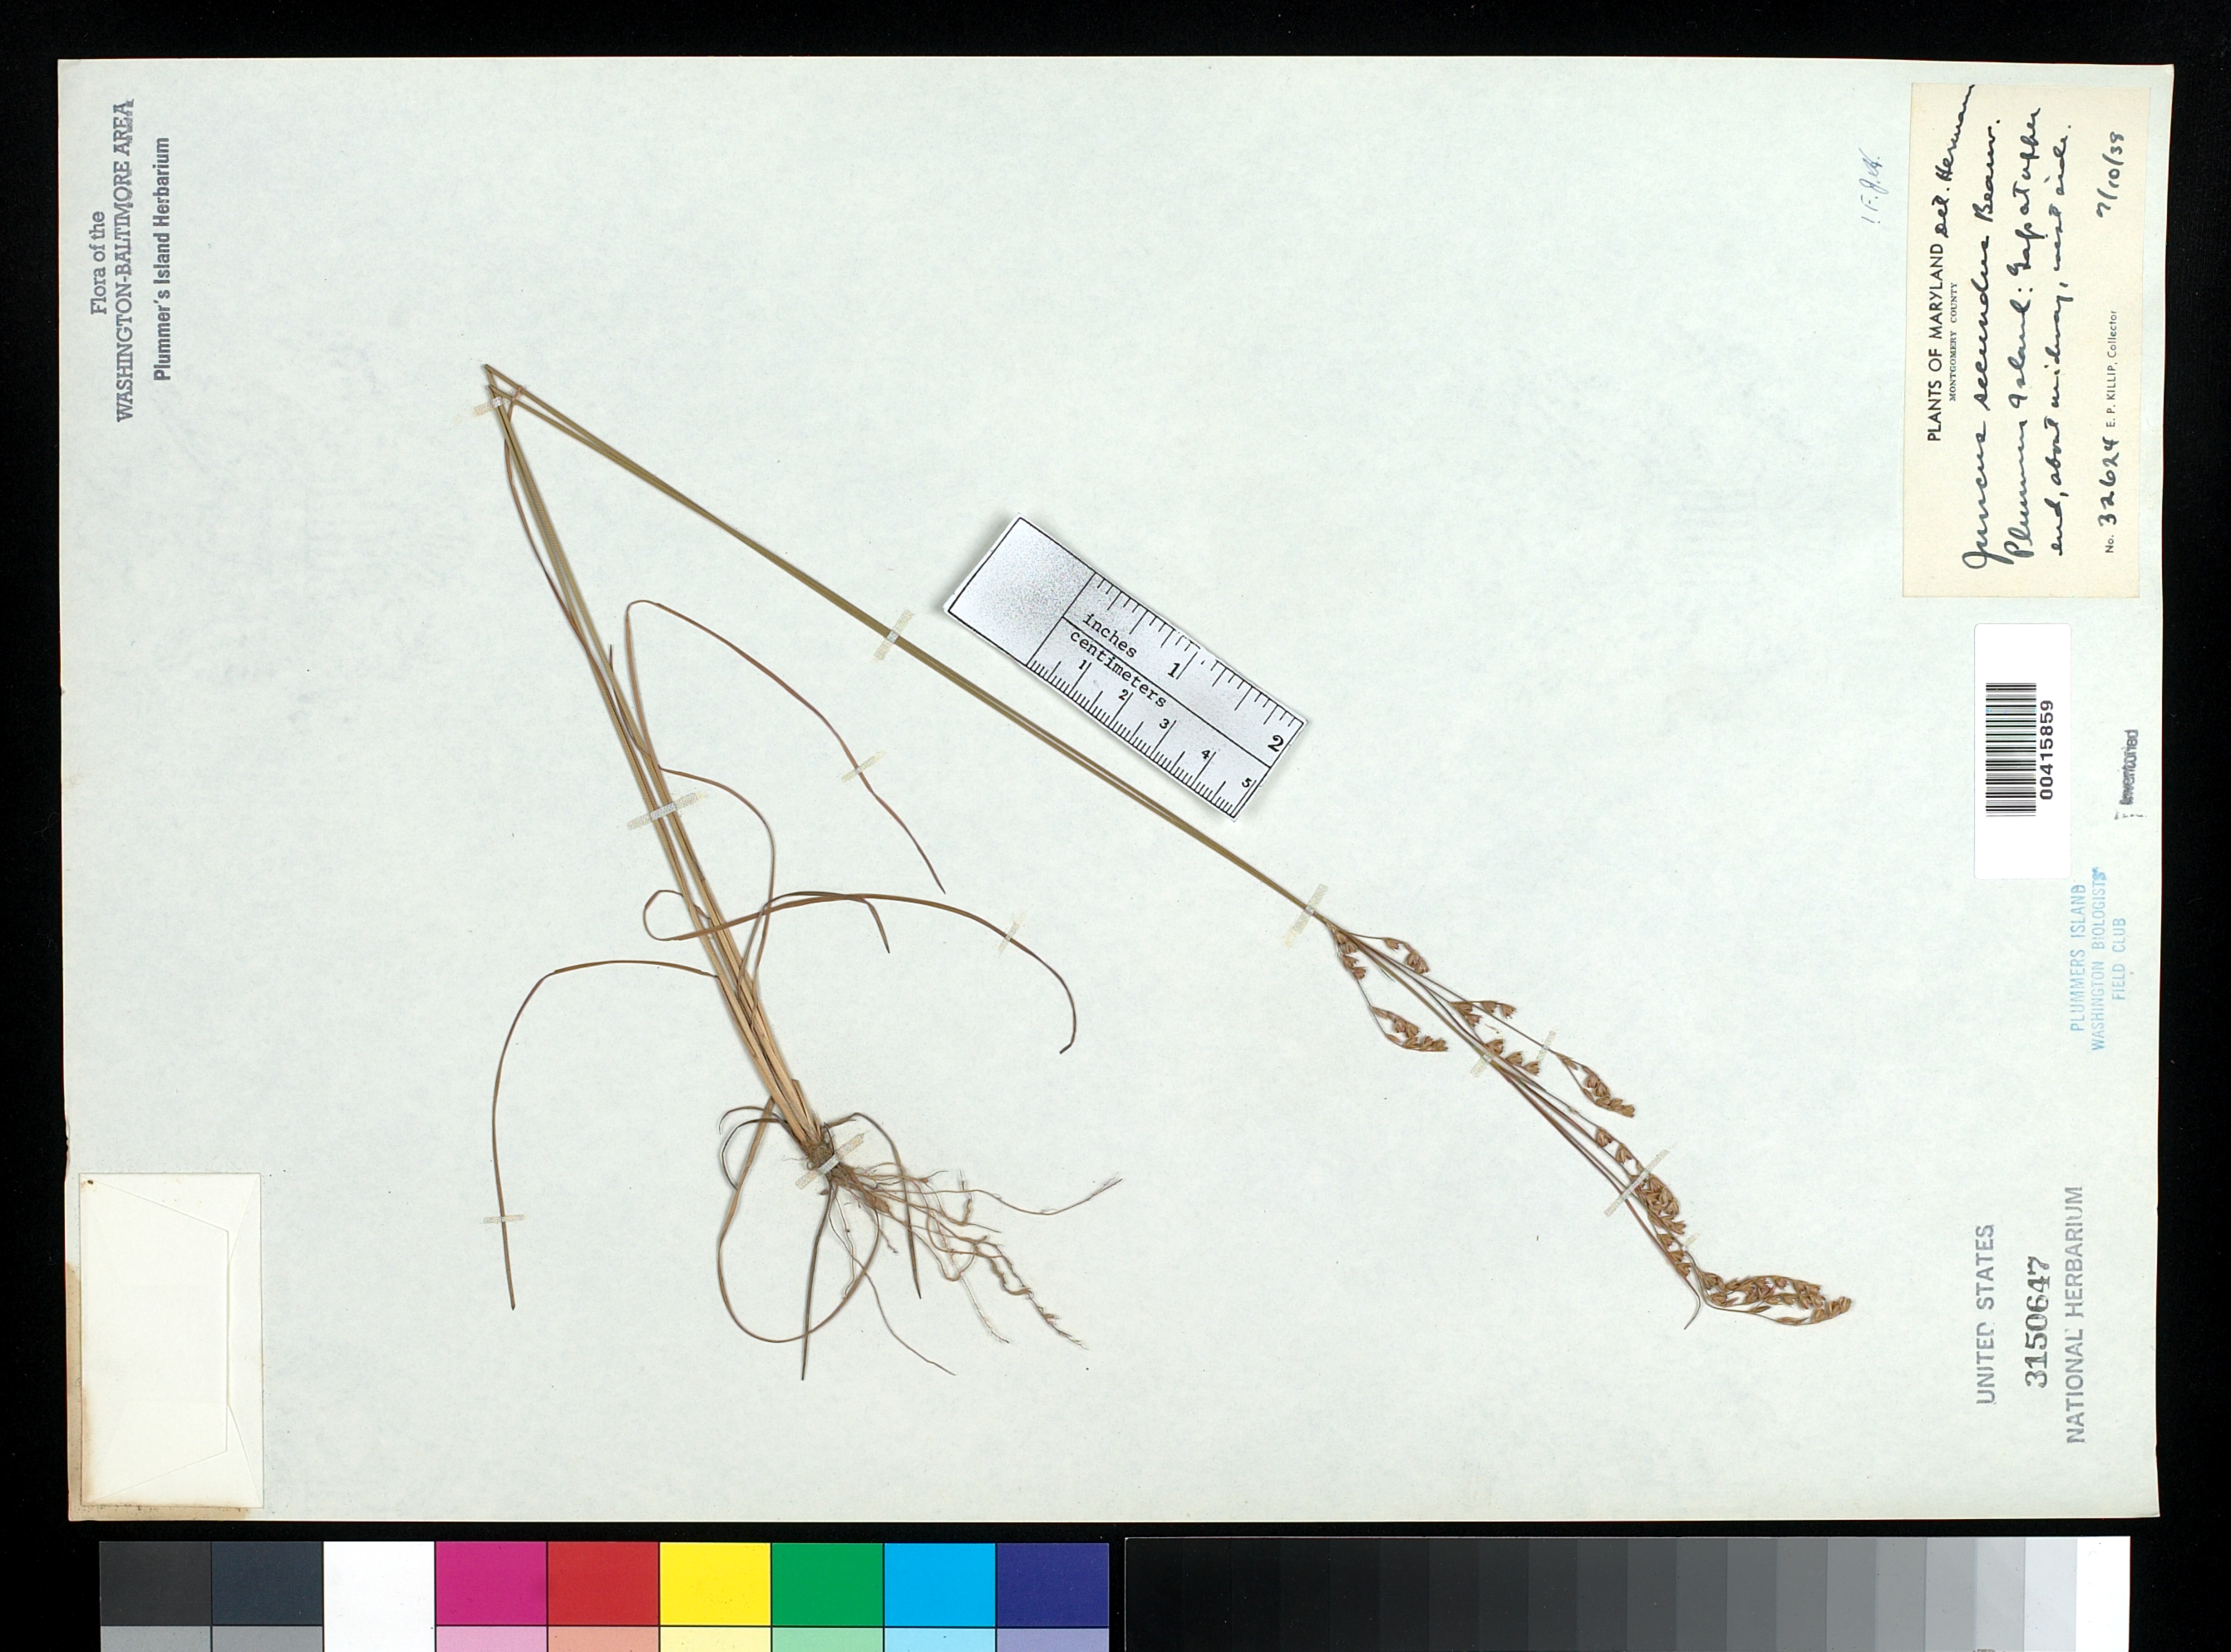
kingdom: Plantae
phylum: Tracheophyta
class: Liliopsida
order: Poales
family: Juncaceae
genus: Juncus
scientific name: Juncus secundus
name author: P. Beauv.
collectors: E. P. Killip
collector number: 32624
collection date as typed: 10 Jul 1938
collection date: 1938-07-10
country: United States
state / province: Maryland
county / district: Montgomery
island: Plummers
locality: Plummer's Island; Gap at upper end, about Midway, west side C. & O. Canal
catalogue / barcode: US 3150647